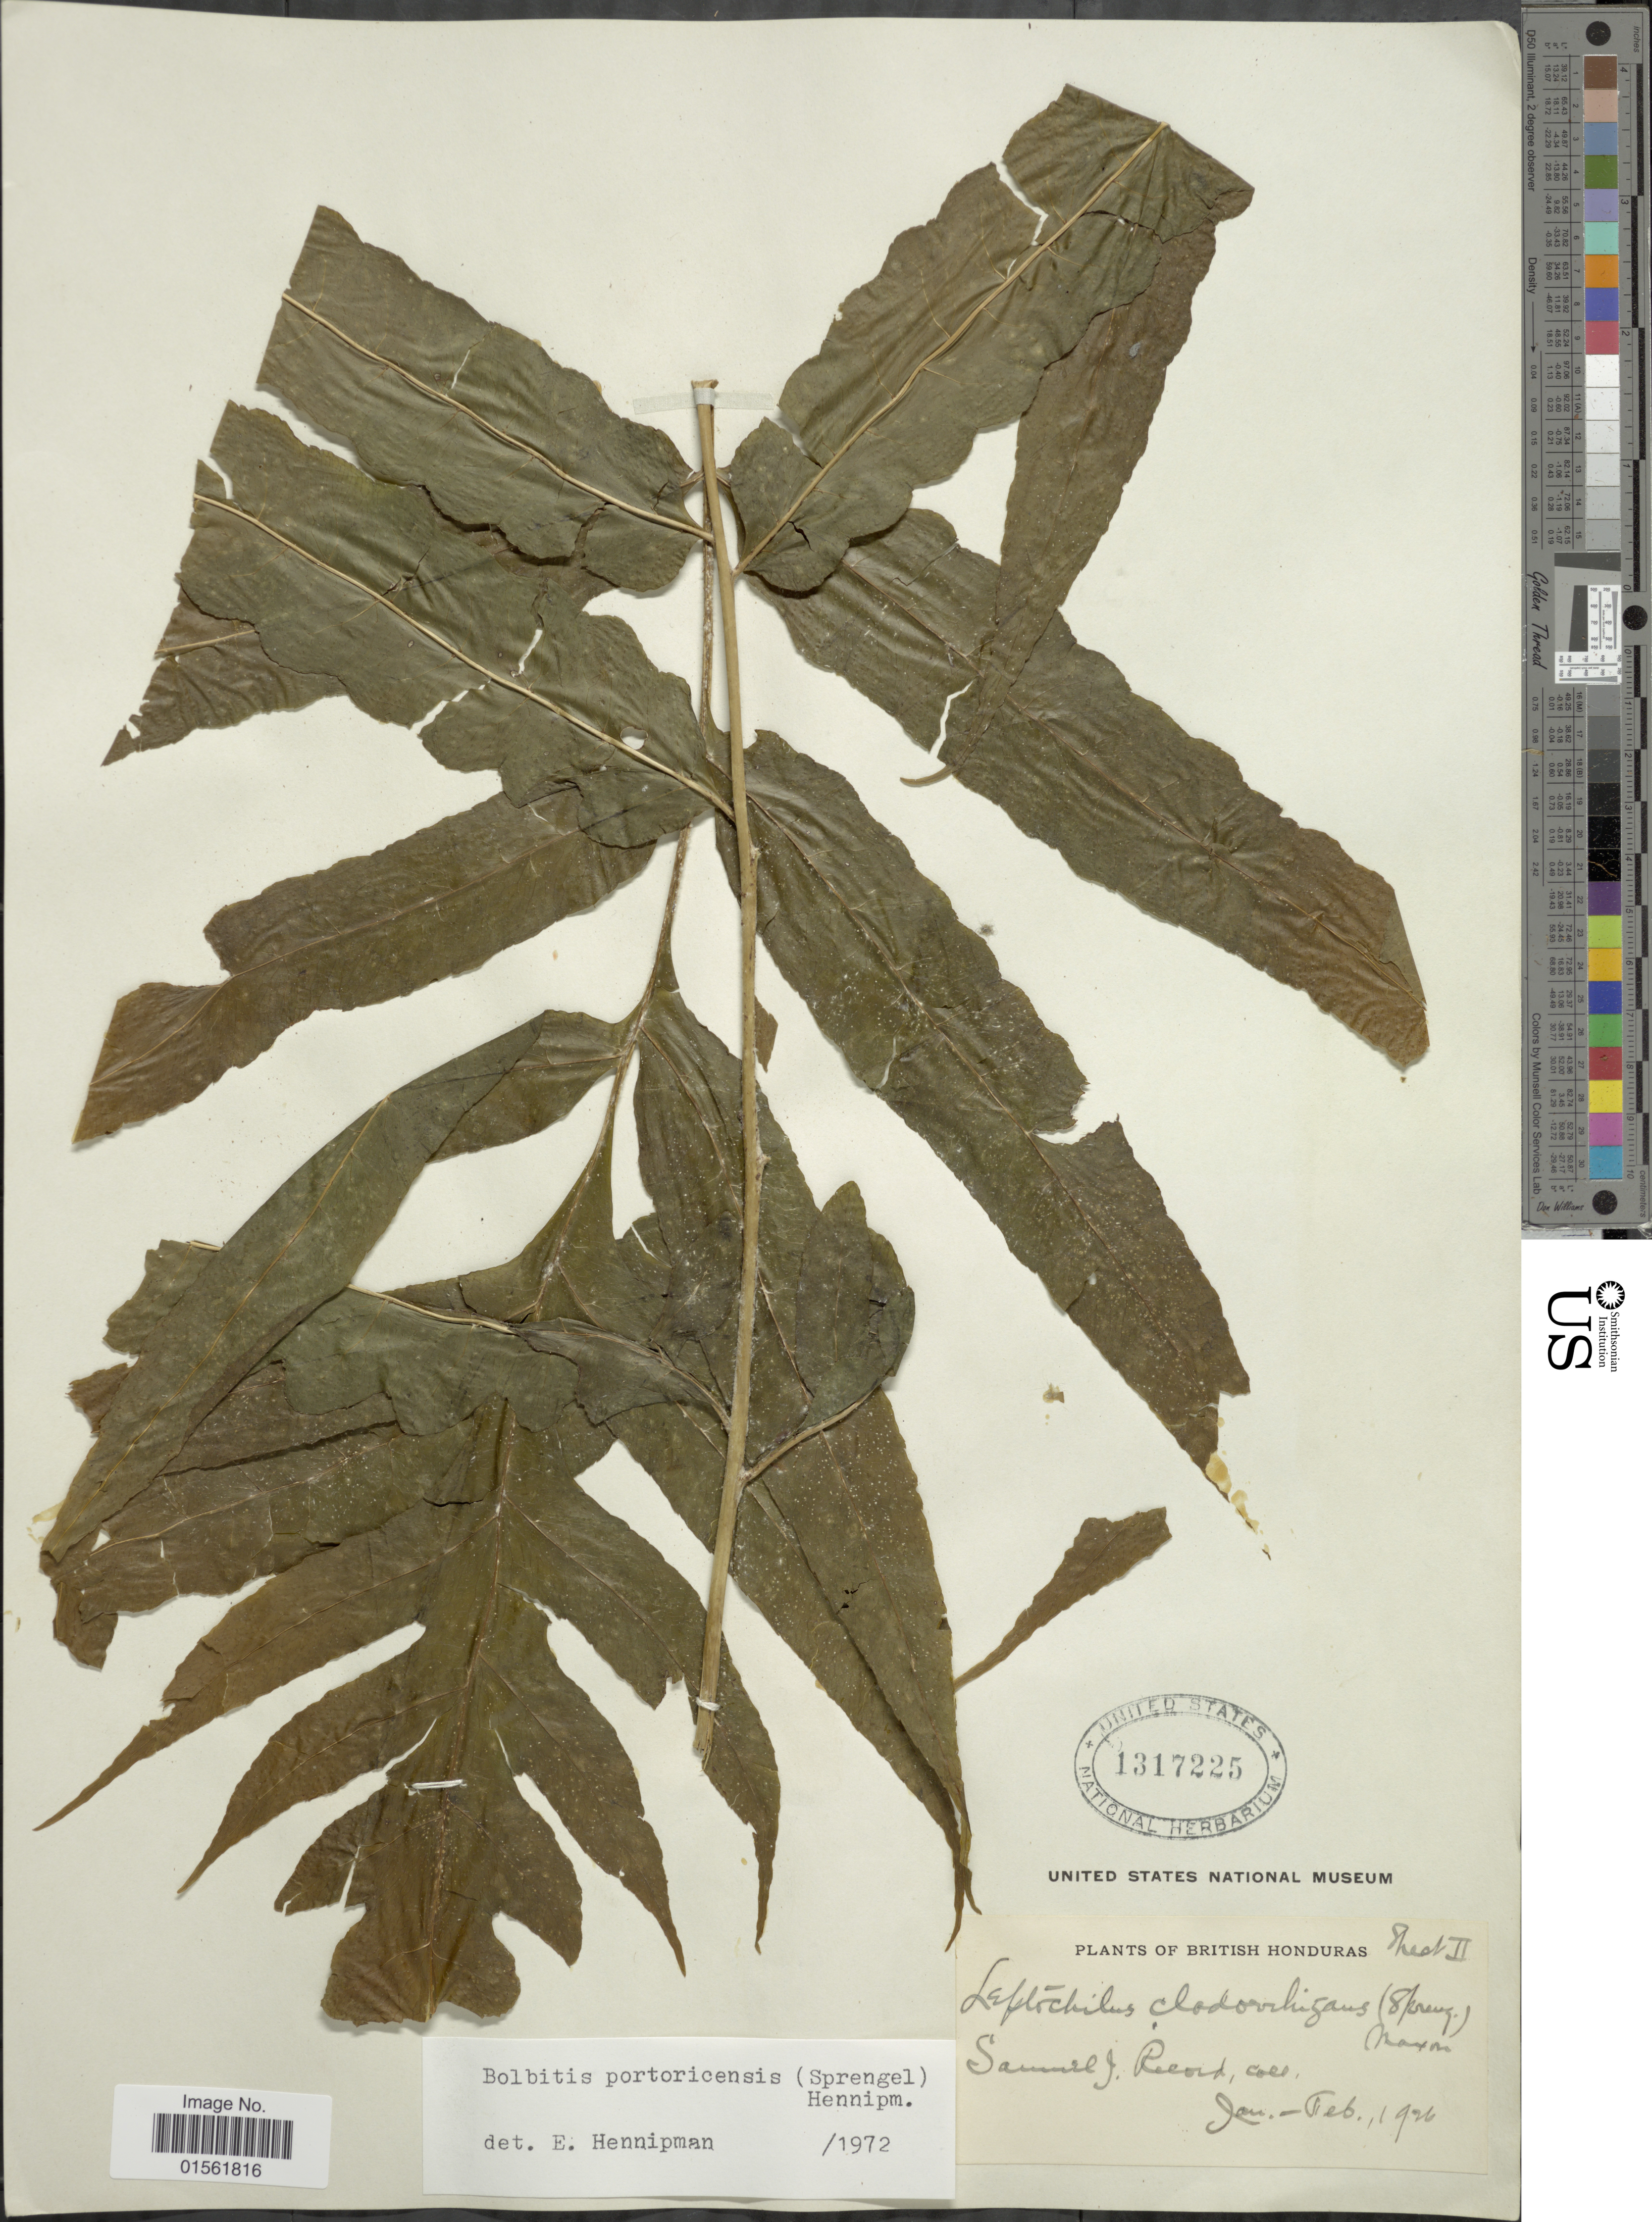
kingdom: Plantae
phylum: Tracheophyta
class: Polypodiopsida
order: Polypodiales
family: Dryopteridaceae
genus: Bolbitis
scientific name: Bolbitis portoricensis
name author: (Spreng.) Hennipman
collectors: S. J. Record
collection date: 1926-01/1926-02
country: Belize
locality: British Honduras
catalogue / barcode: US 1317225